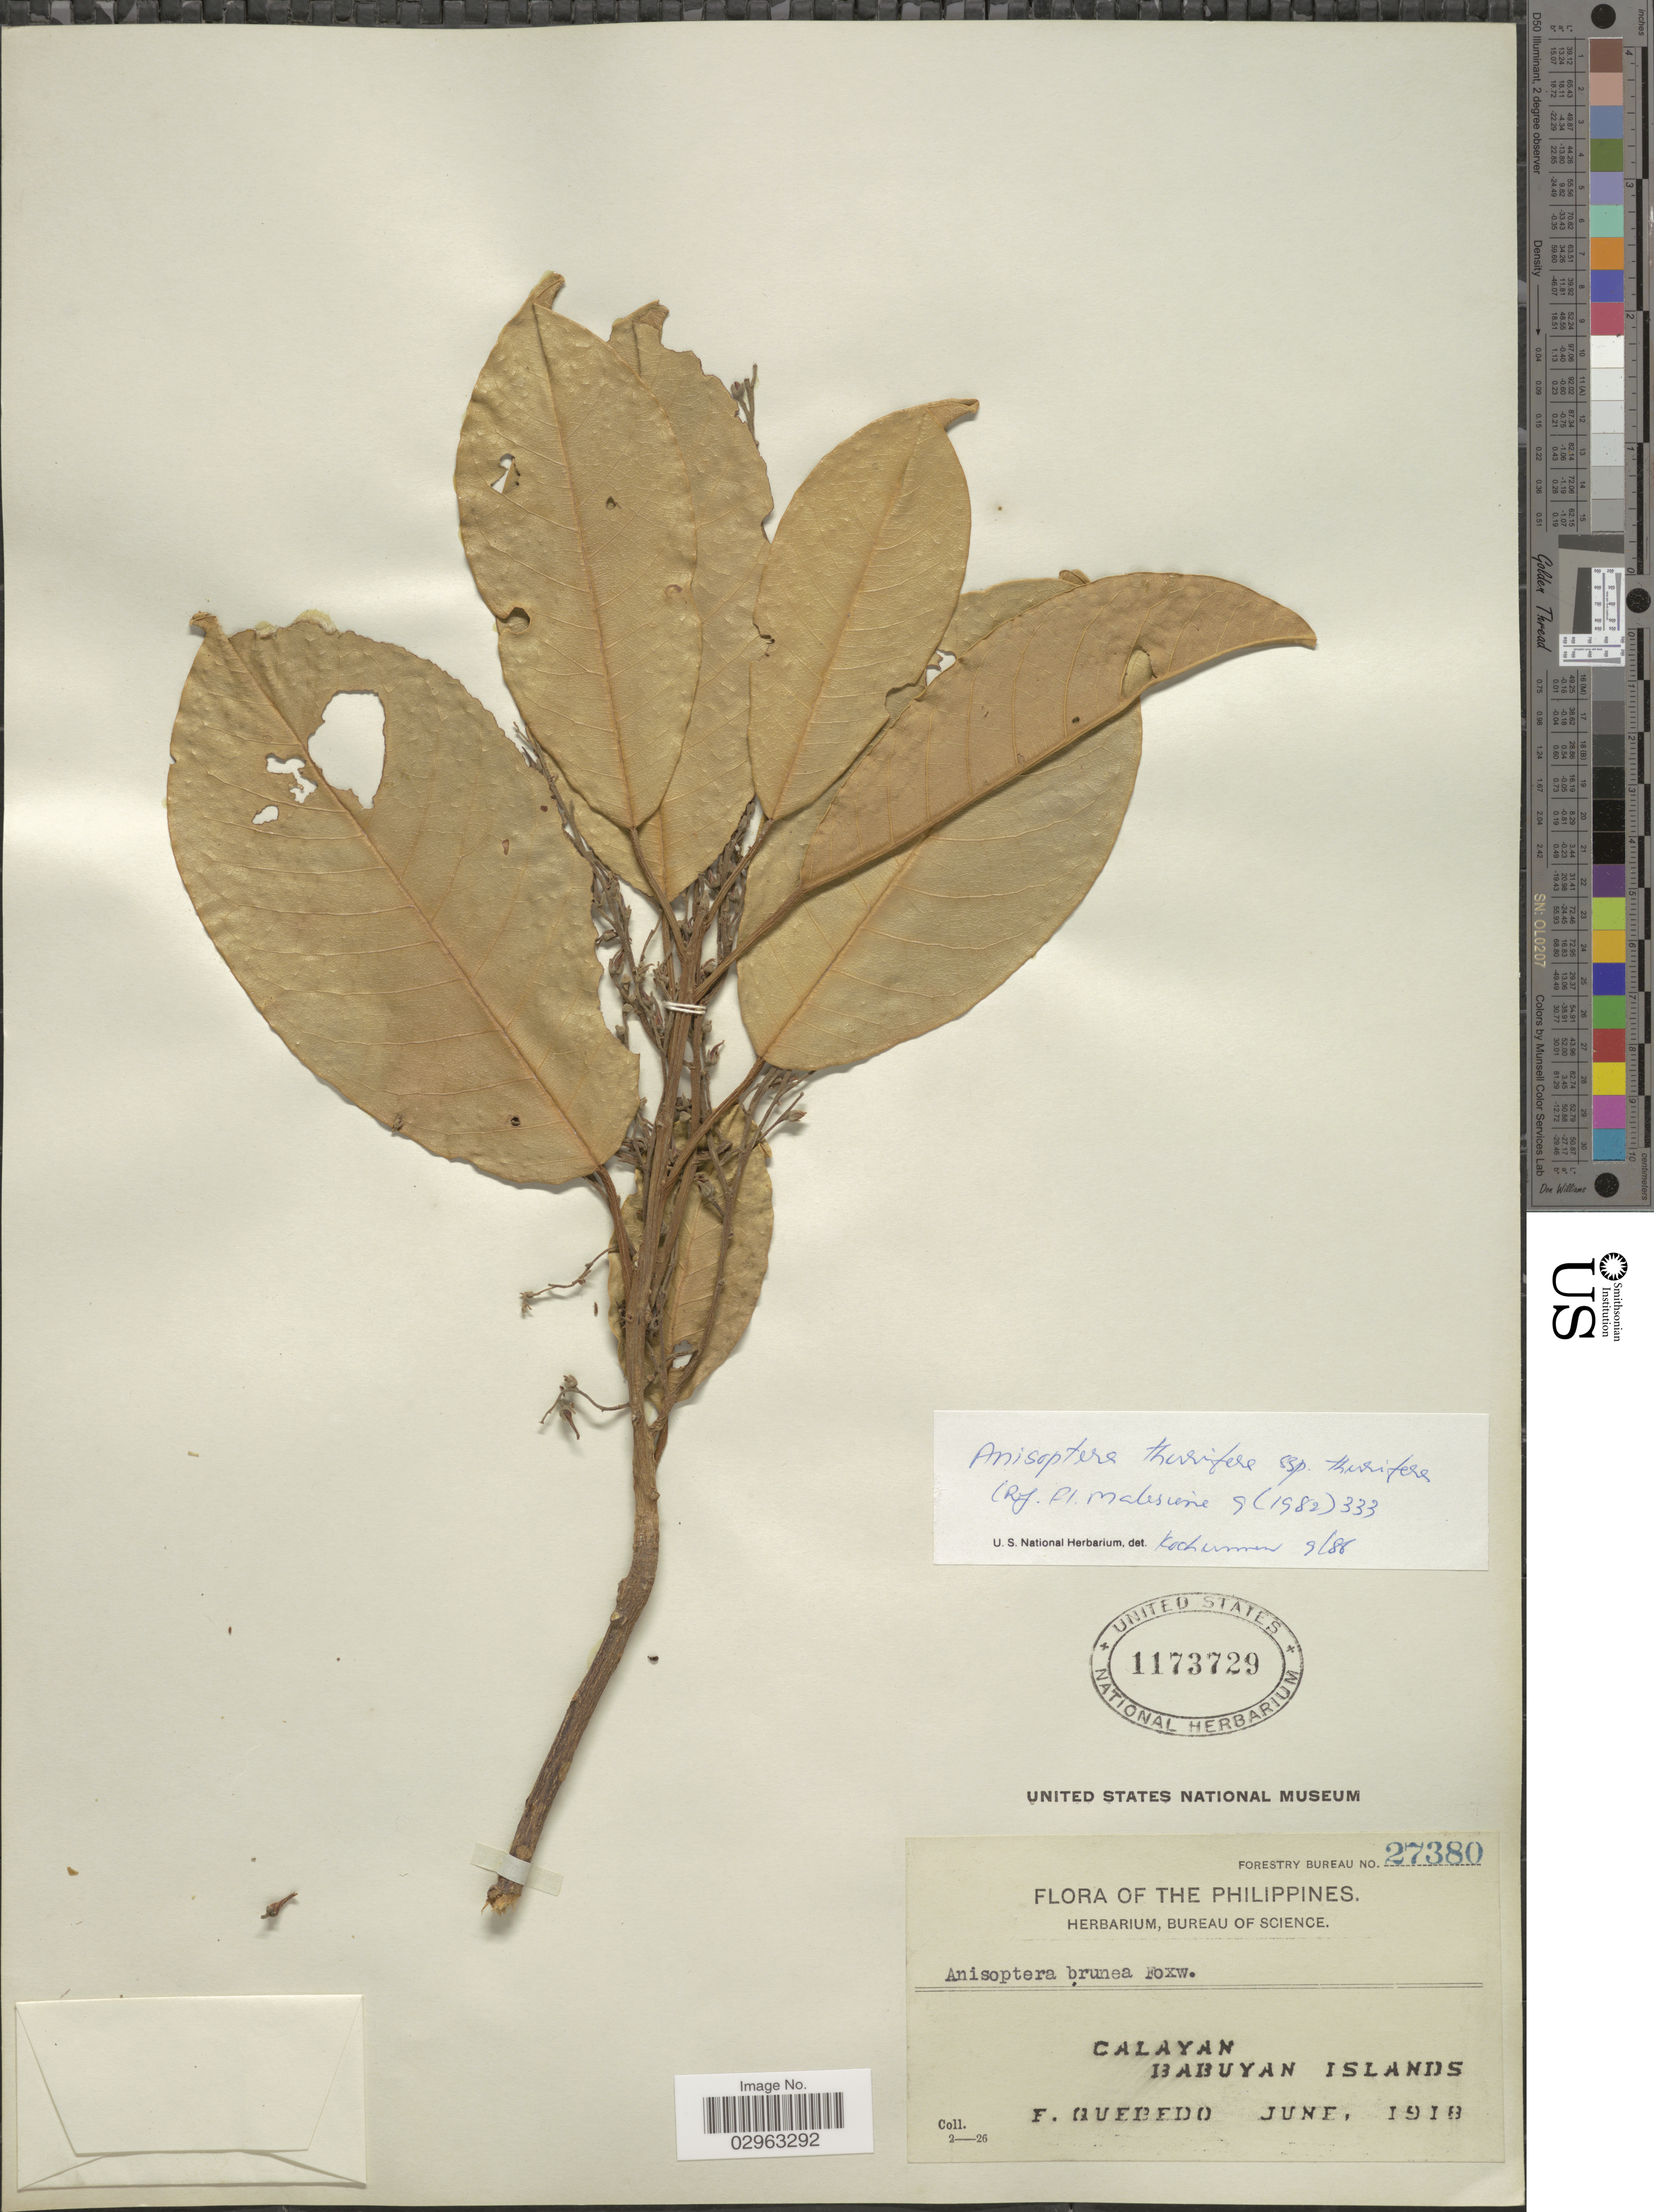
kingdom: Plantae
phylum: Tracheophyta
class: Magnoliopsida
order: Malvales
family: Dipterocarpaceae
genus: Anisoptera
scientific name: Anisoptera thurifera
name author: (Blanco) Blume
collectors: F. Quebedo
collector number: Forestry Bureau 27380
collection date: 1918-06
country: Philippines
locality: Calayan, Babuyan Islands.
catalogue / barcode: US 1173729